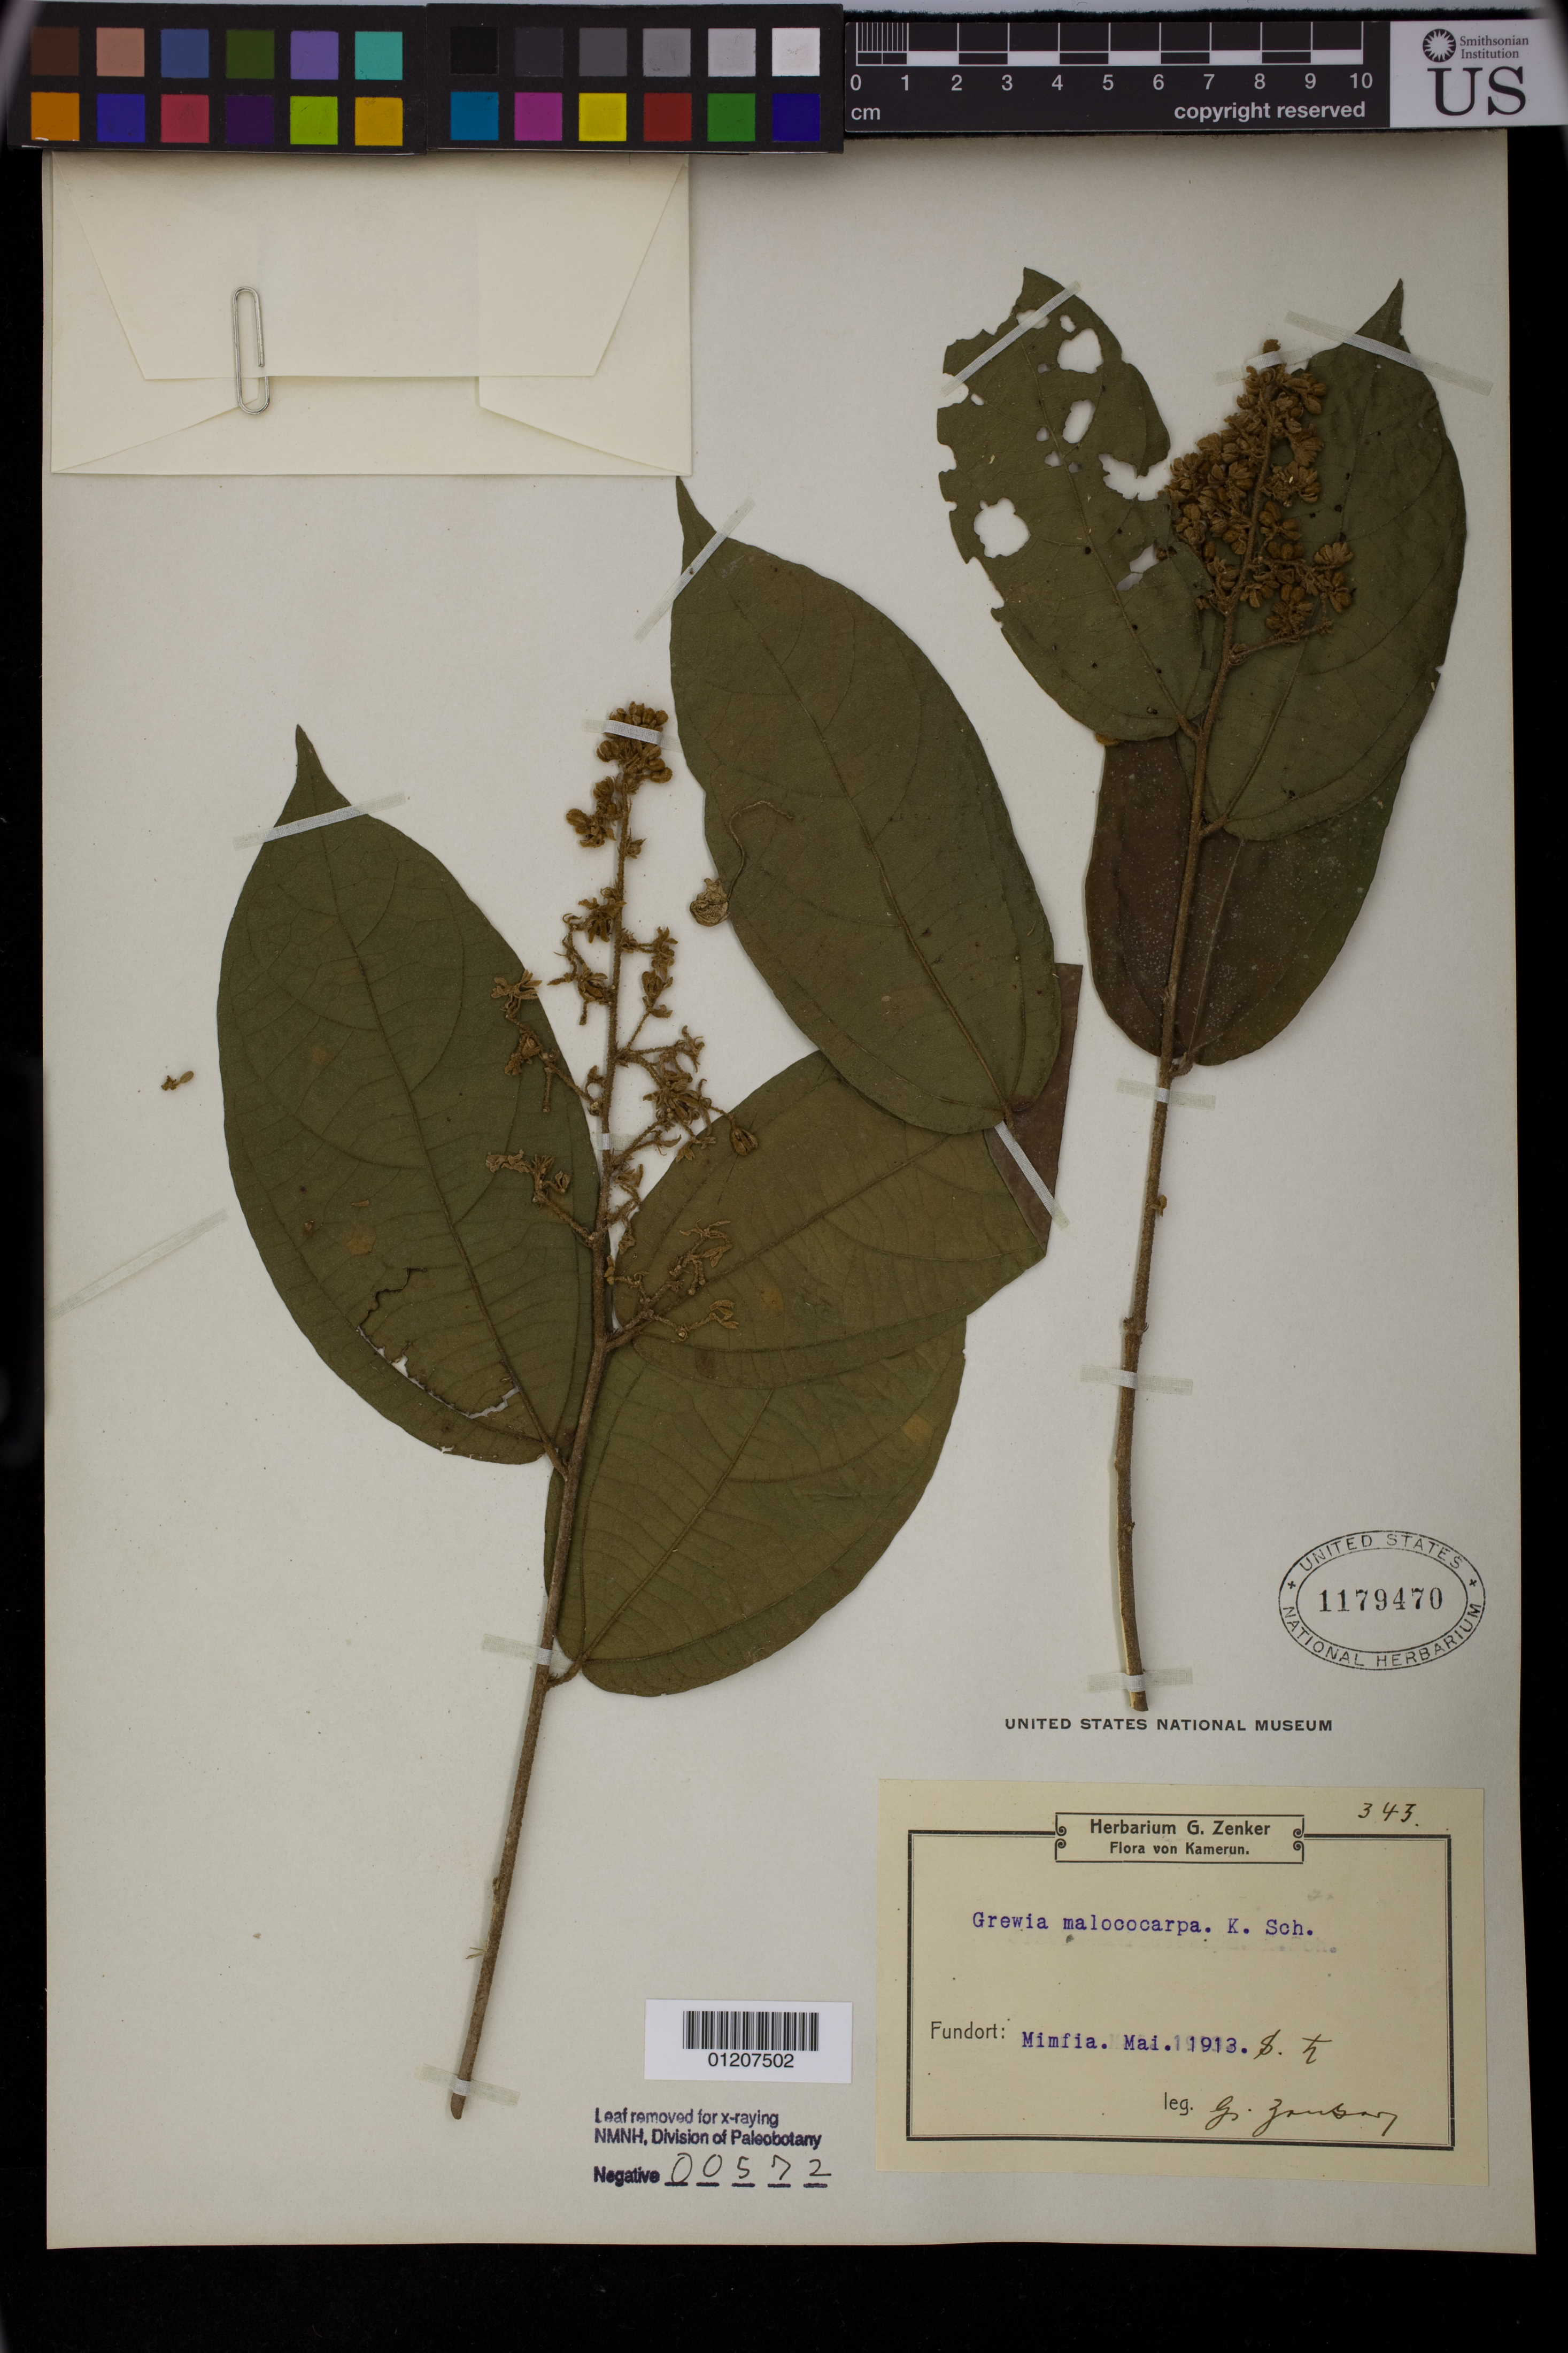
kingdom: Plantae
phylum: Tracheophyta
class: Magnoliopsida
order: Malvales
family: Malvaceae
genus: Microcos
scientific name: Microcos malacocarpa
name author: (Mast.) Burret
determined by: Dorr, L. J., (BOT), Smithsonian Institution - National Museum of Natural History (UNITED STATES)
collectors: G. A. Zenker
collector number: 343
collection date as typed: May 1913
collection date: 1913-05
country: Cameroon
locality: Fundort: Mimfia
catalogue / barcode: US 1179470